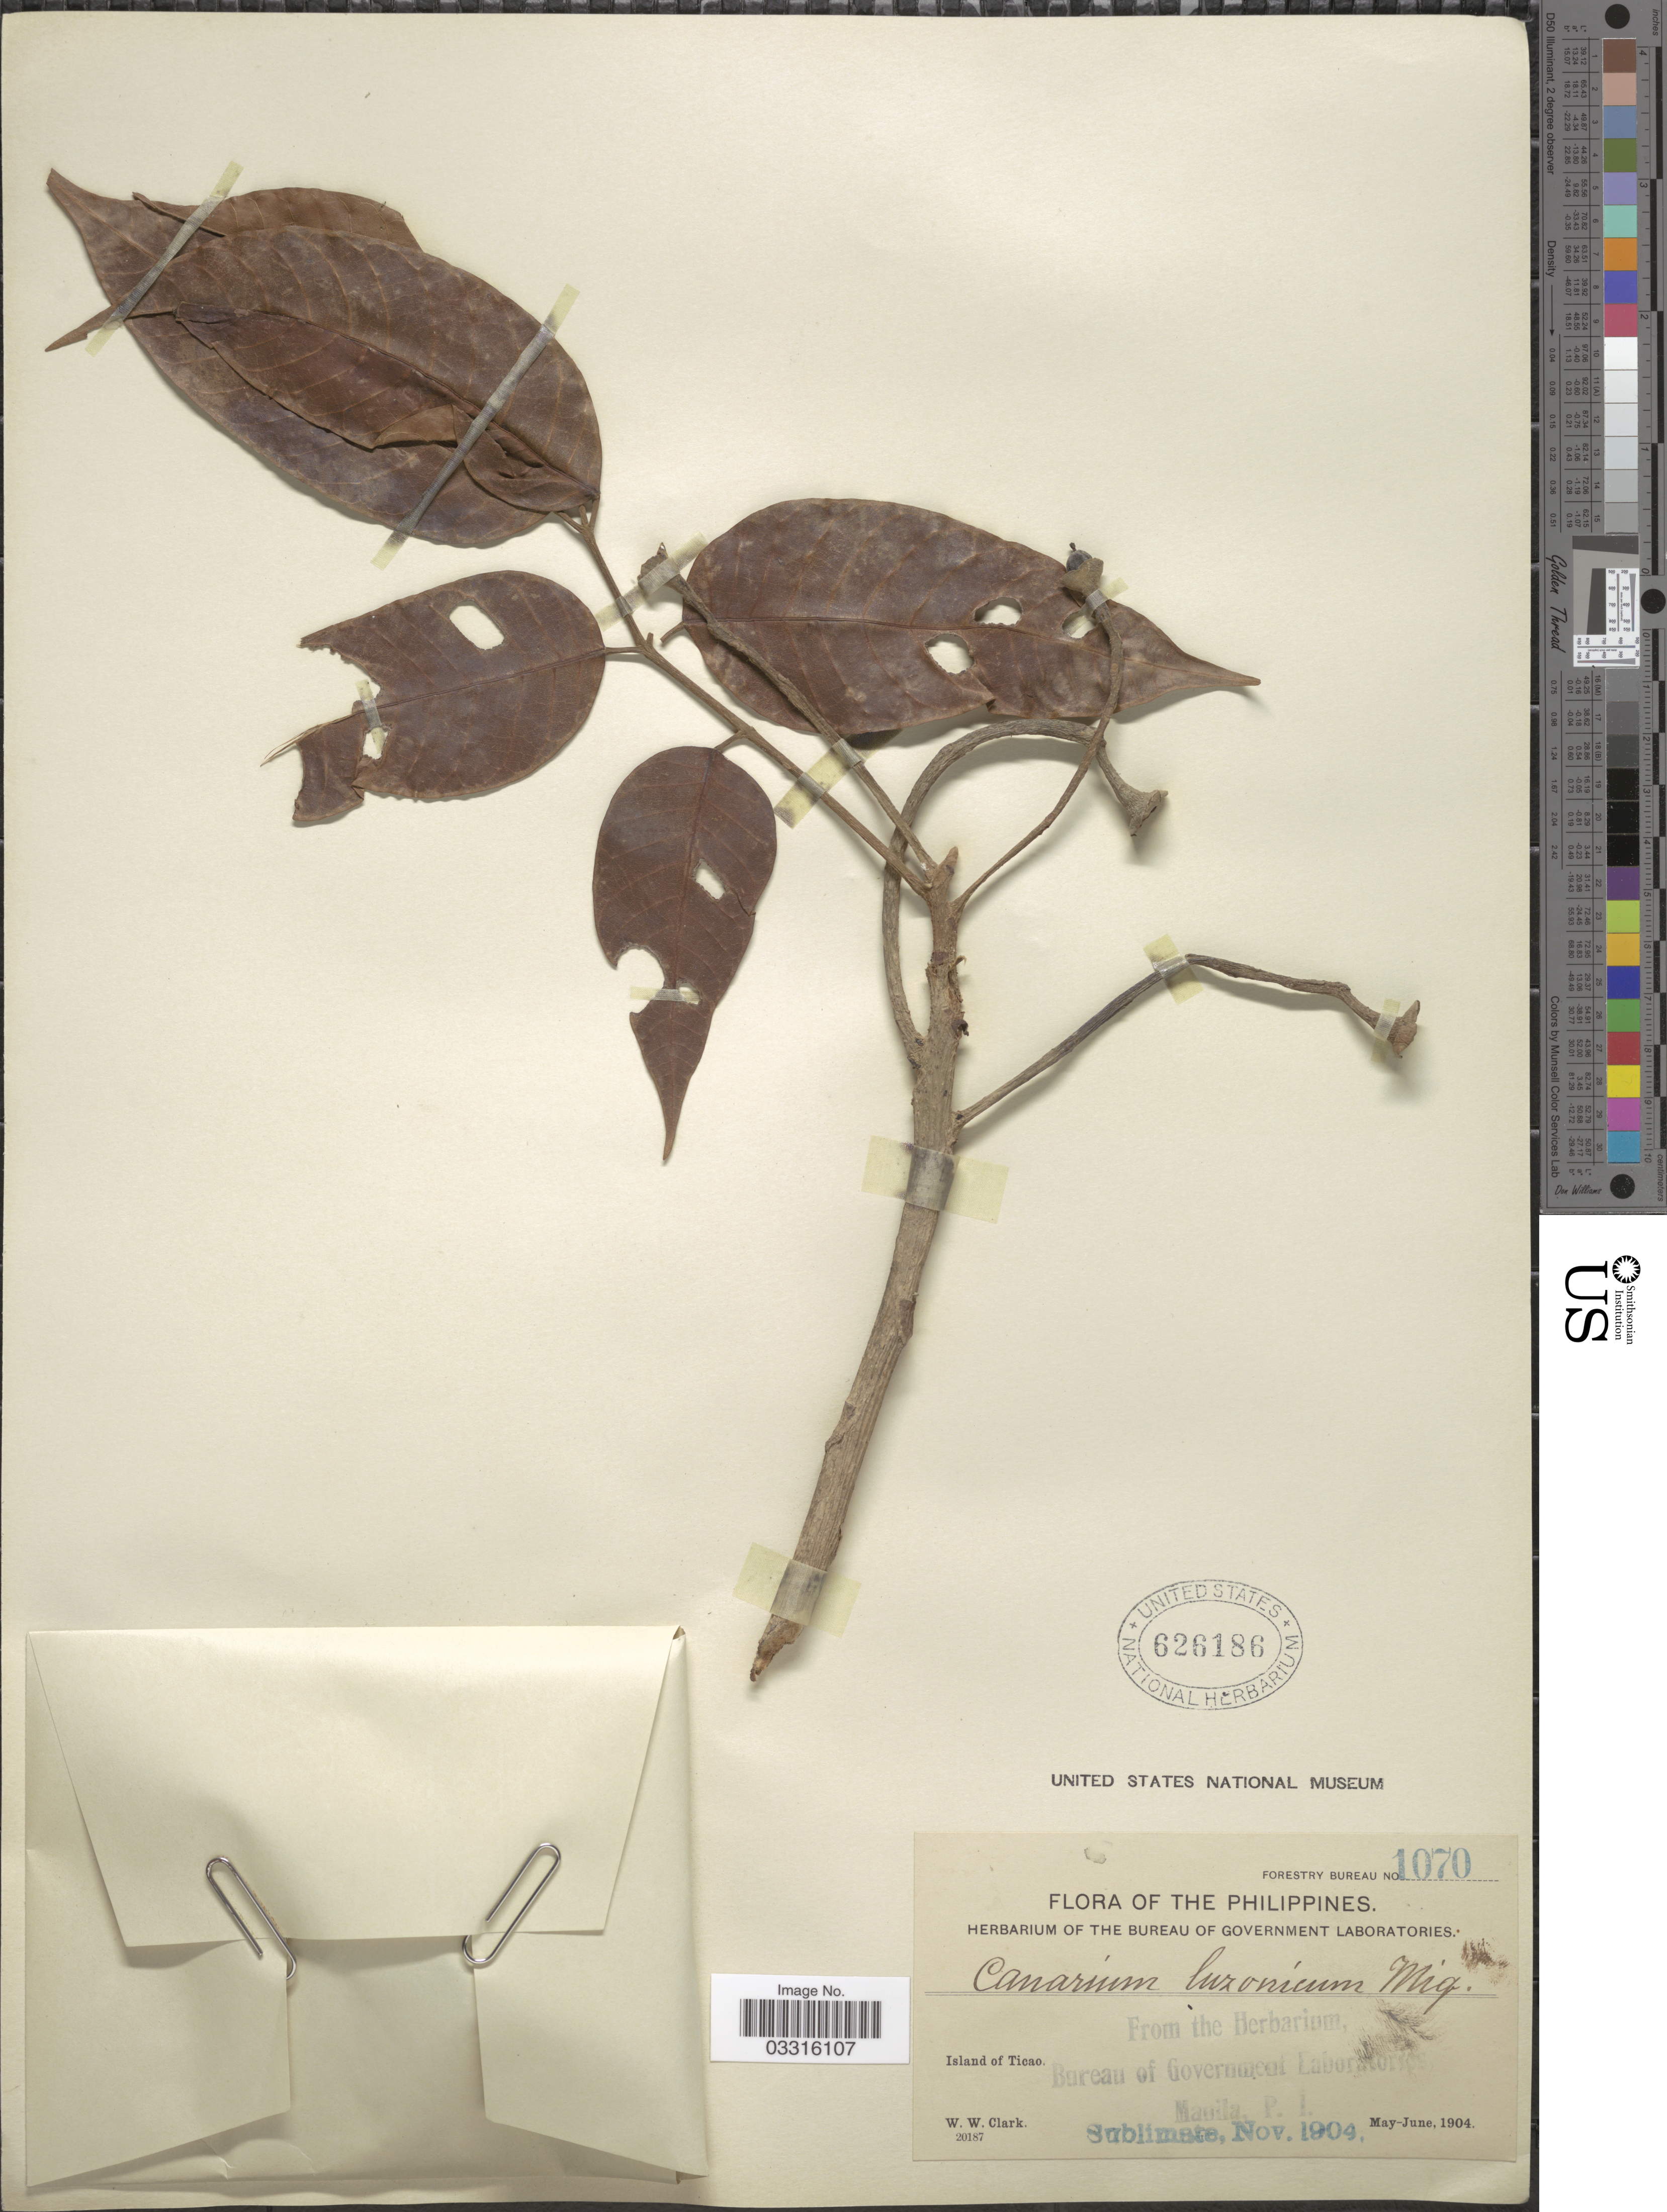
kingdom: Plantae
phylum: Tracheophyta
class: Magnoliopsida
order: Sapindales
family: Burseraceae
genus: Canarium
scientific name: Canarium luzonicum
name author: (Blume) A. Gray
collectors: W. W. Clark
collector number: Forestry Bureau 1070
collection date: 1904-05/1904-06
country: Philippines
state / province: Bicol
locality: Island of Ticao.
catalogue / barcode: US 626186